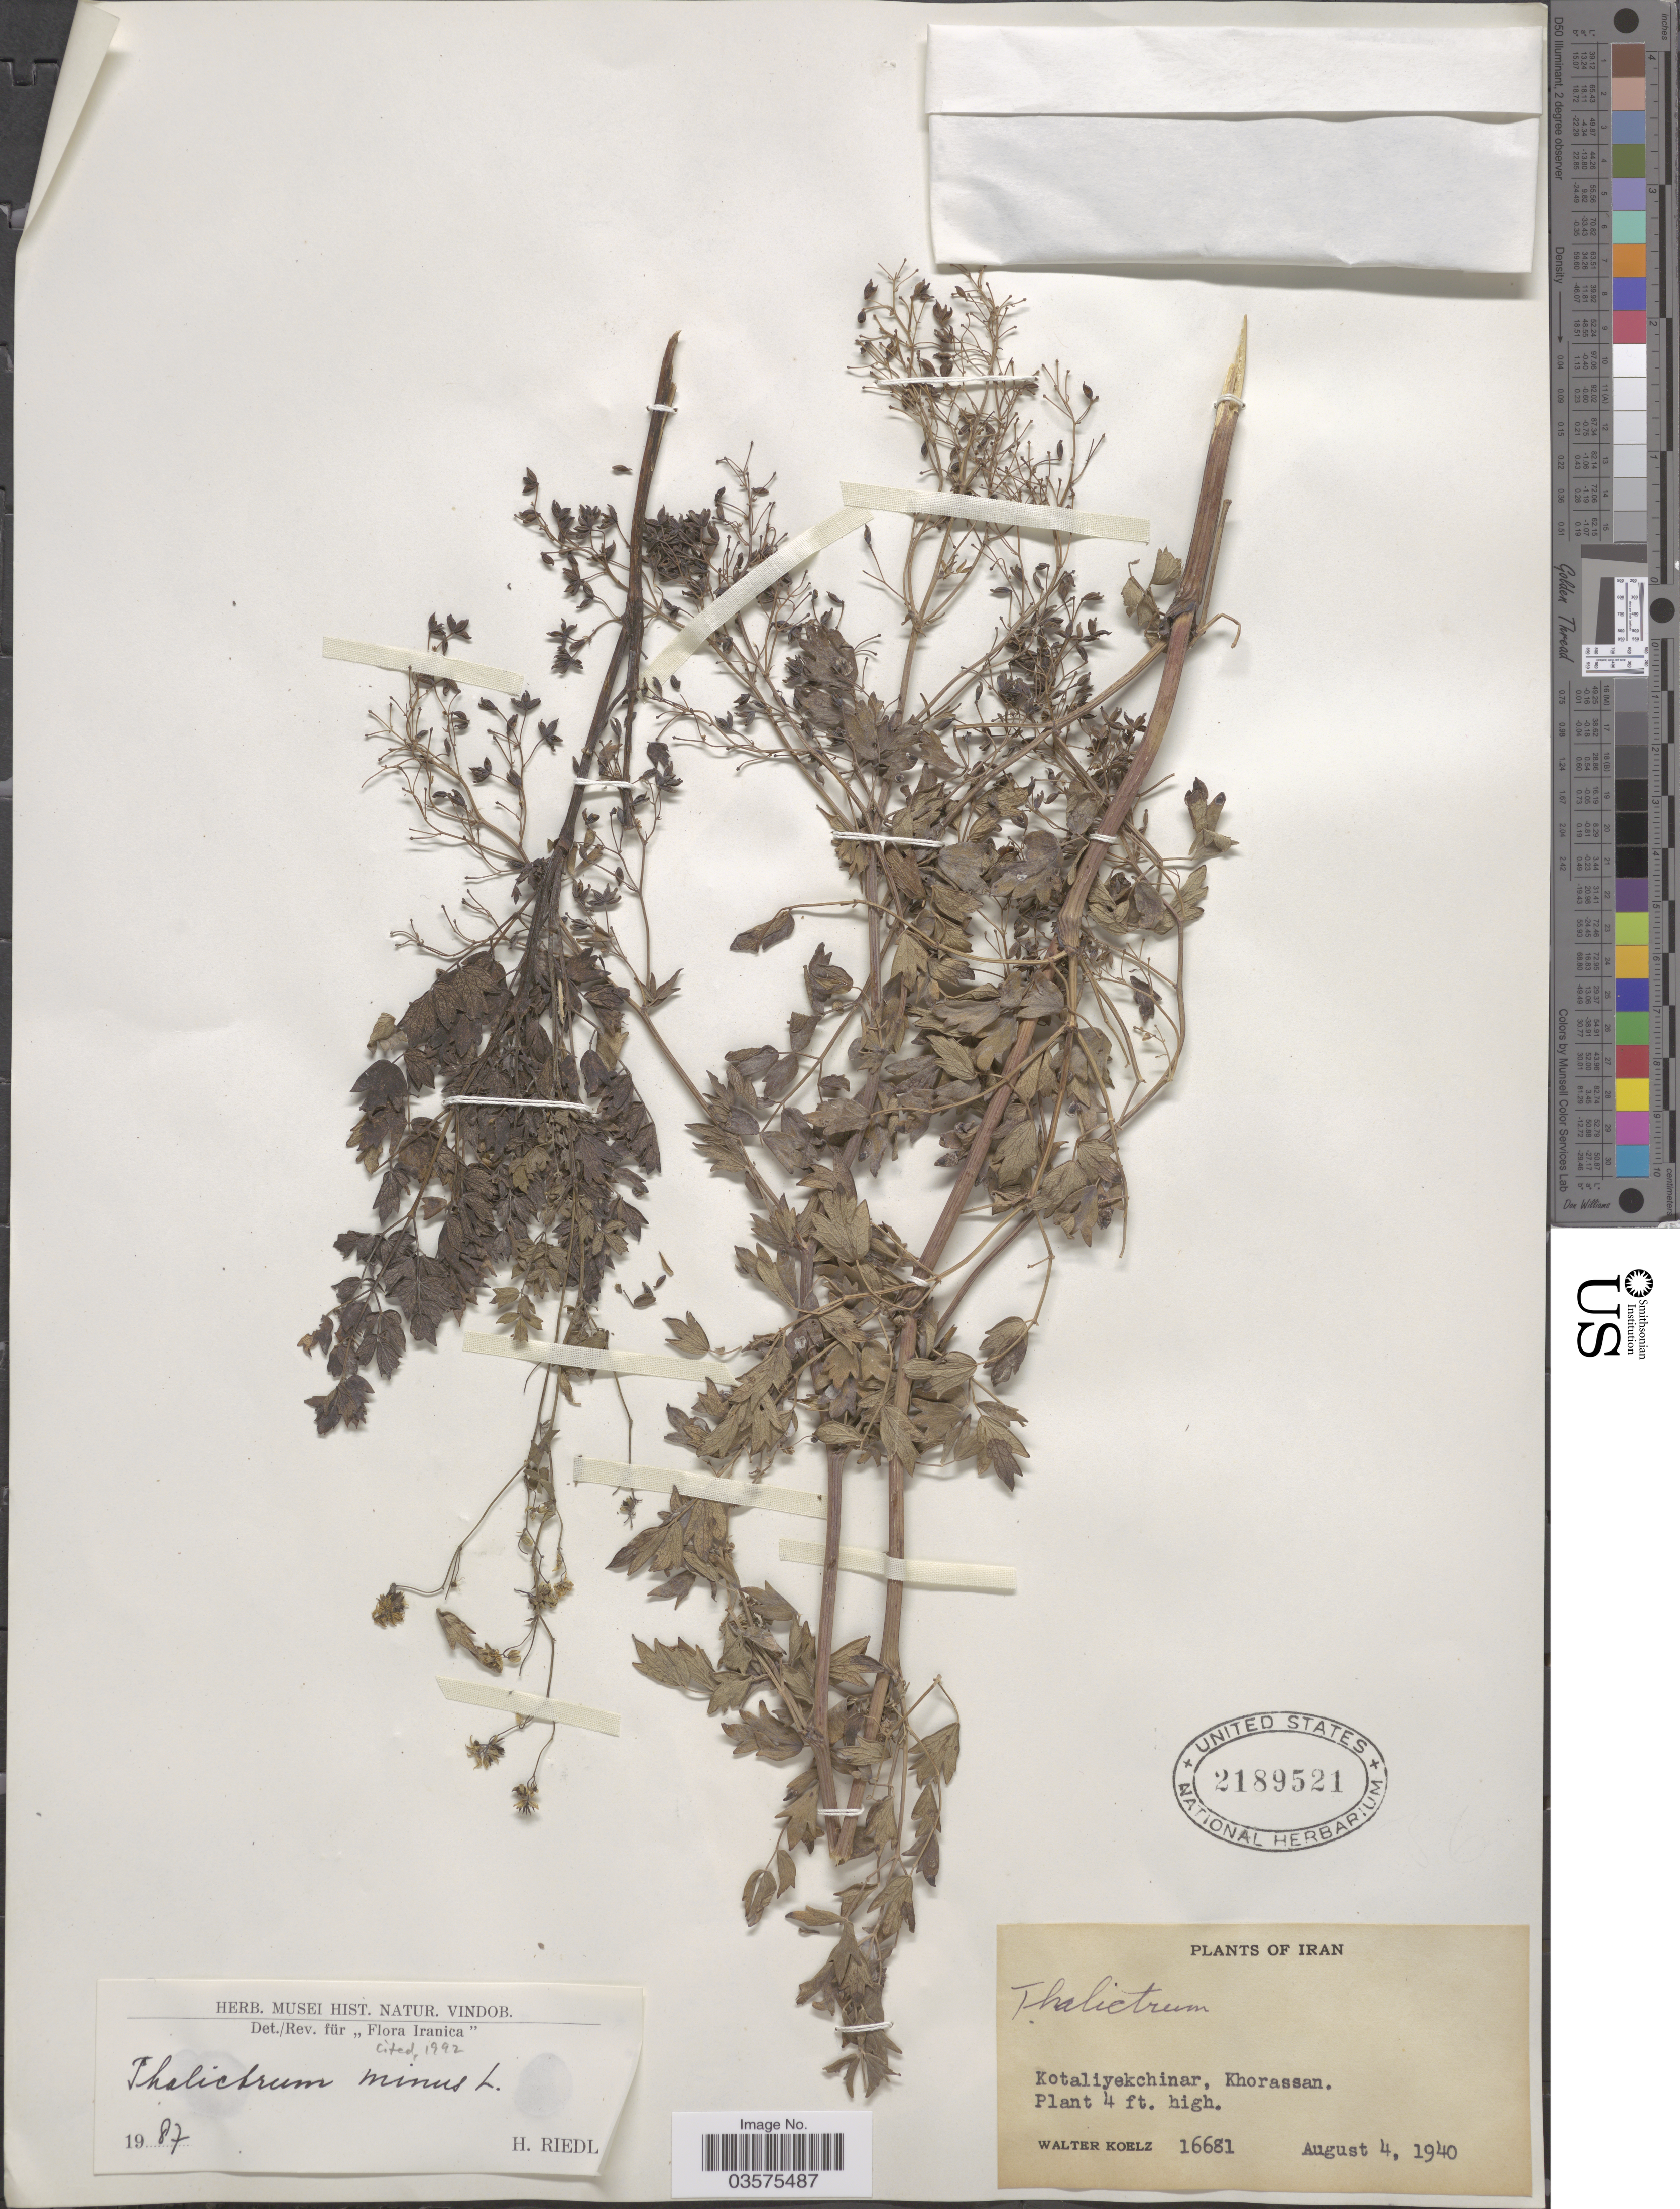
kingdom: Plantae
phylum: Tracheophyta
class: Magnoliopsida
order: Ranunculales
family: Ranunculaceae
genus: Thalictrum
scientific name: Thalictrum minus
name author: L.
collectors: W. N. Koelz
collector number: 16681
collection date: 1940-08-04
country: Iran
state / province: Khorasan [obsolete]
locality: Kotaliyekchinar, Khorassan.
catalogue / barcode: US 2189521